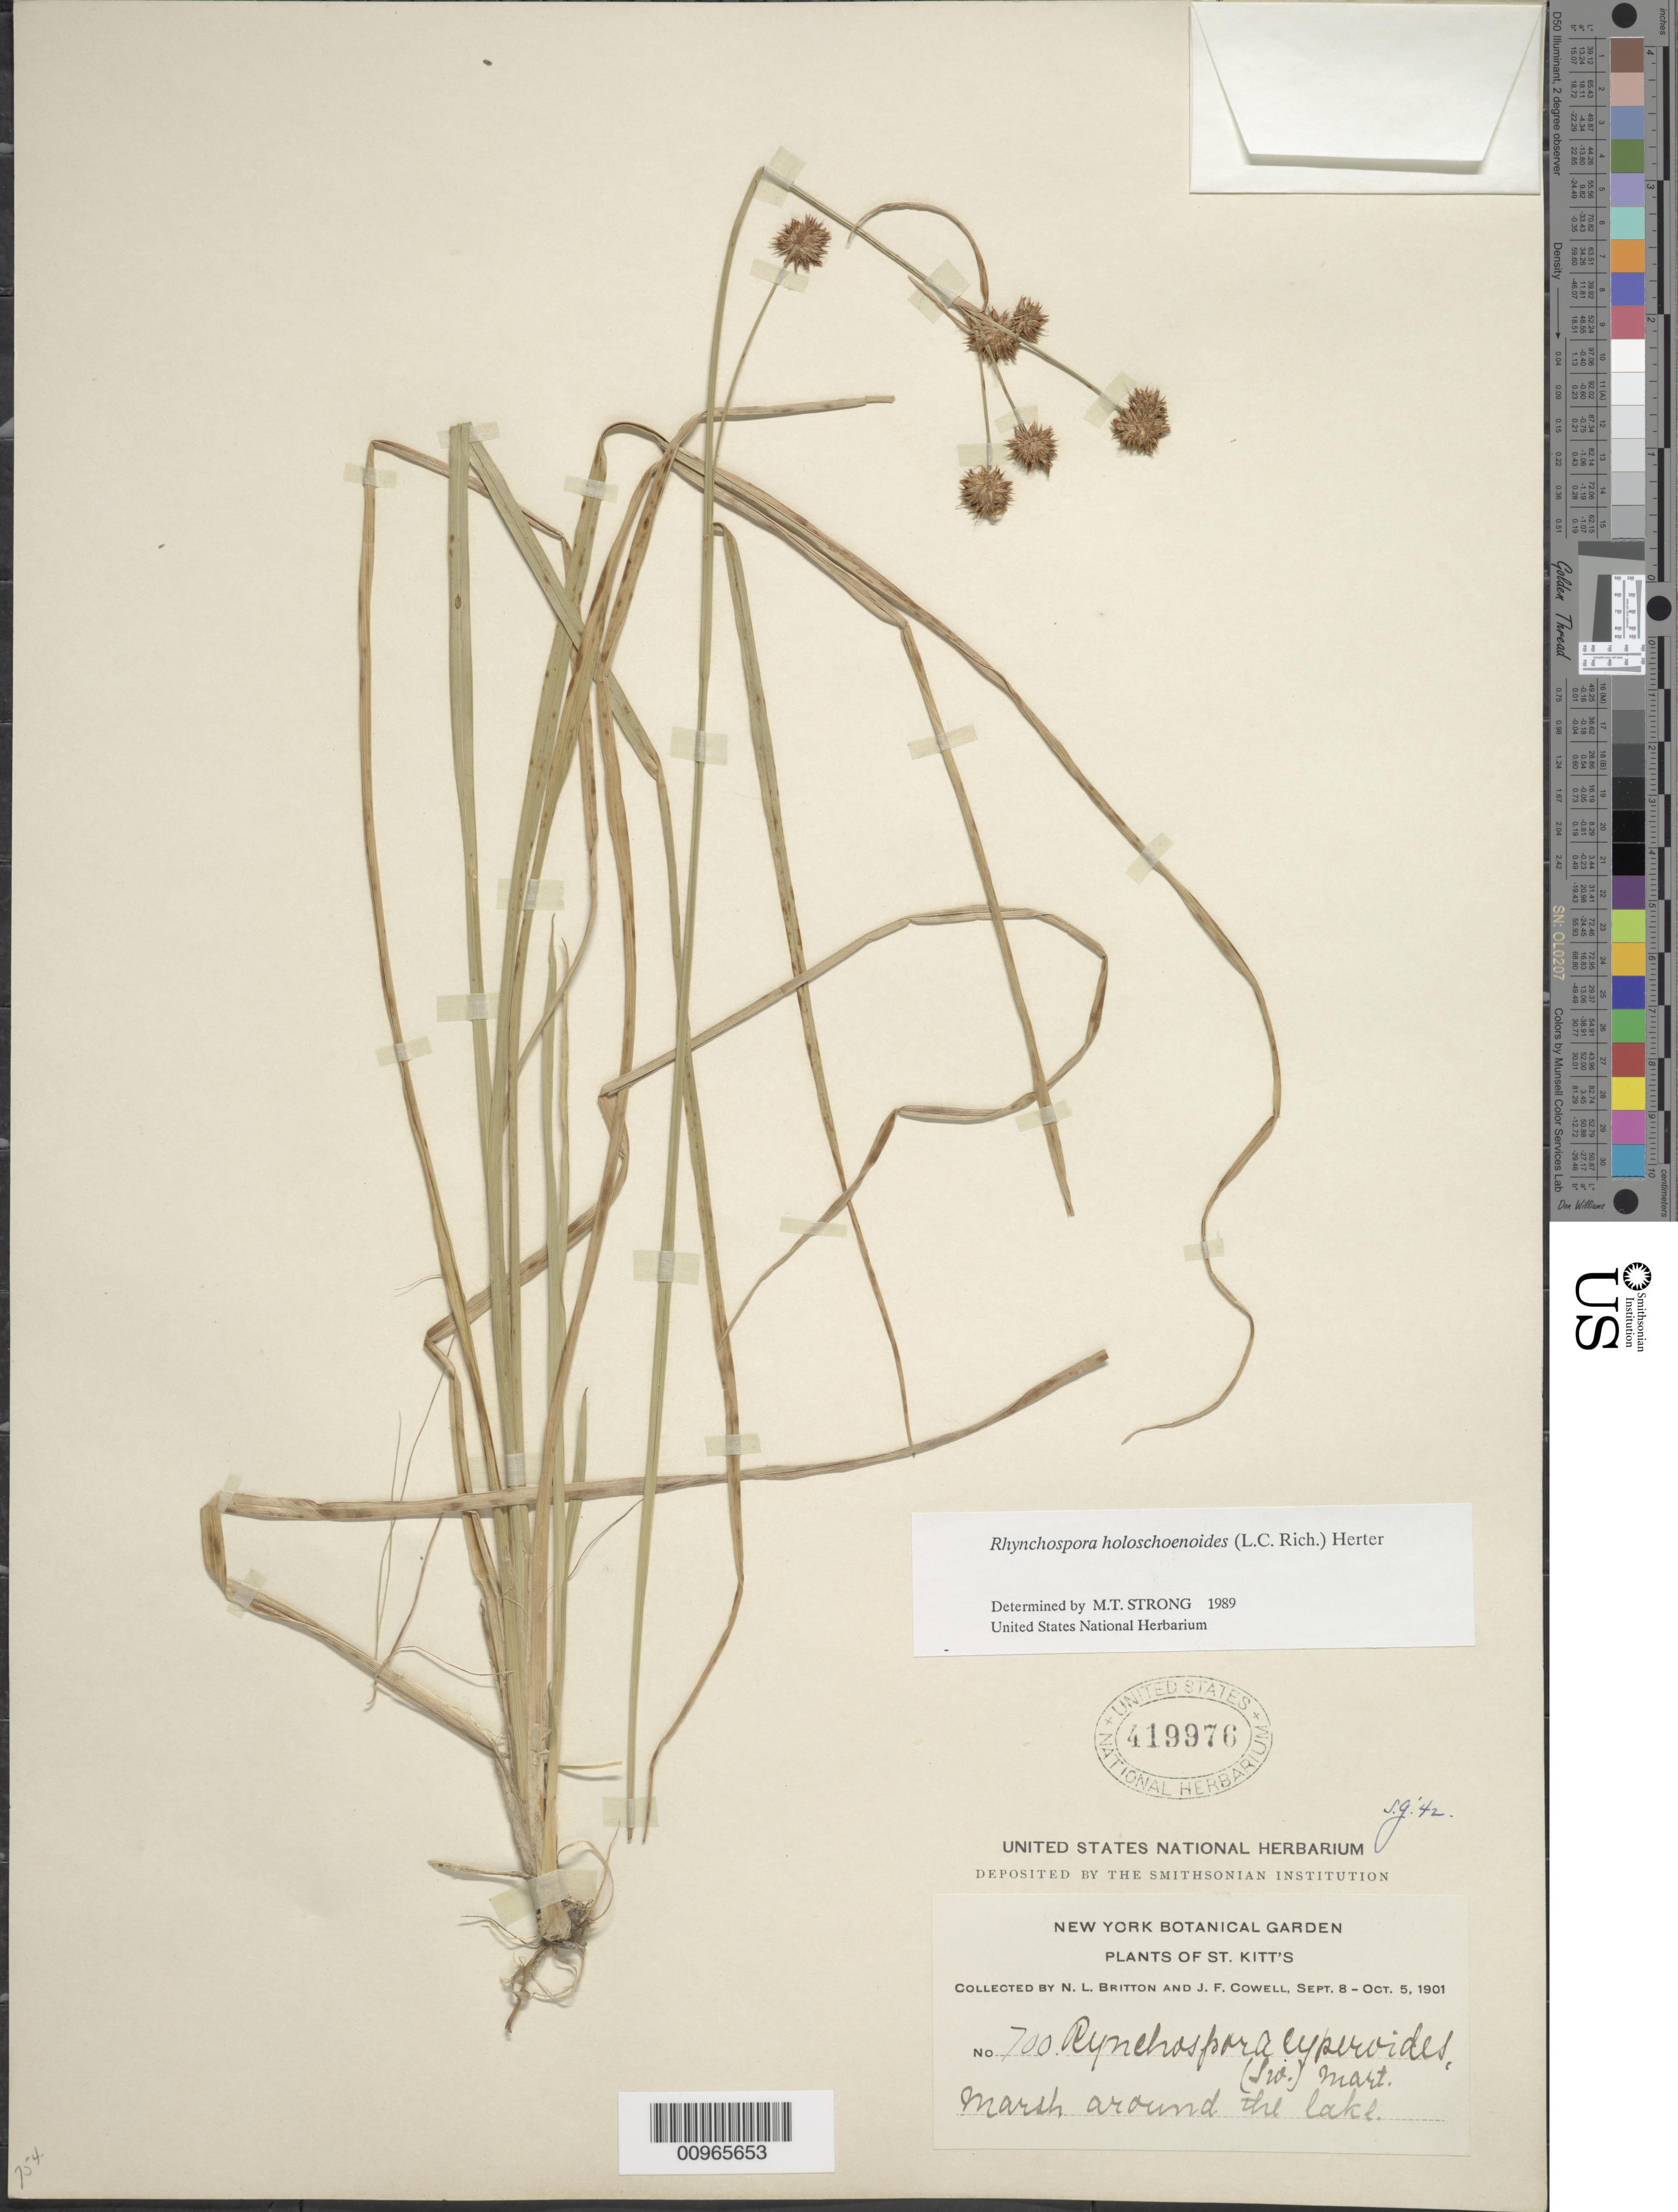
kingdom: Plantae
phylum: Tracheophyta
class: Liliopsida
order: Poales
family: Cyperaceae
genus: Rhynchospora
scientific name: Rhynchospora holoschoenoides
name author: (Rich.) Herter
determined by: Strong, M. T., (US), Smithsonian Institution - National Museum of Natural History (UNITED STATES)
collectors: N. Britton & J. F. Cowell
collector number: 700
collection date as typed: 08 Sep 1901 to 05 Oct 1901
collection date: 1901-09-08/1901-10-05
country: St. Christopher-Nevis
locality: Marsh around the lake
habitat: Marsh around the lake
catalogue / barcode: US 419976